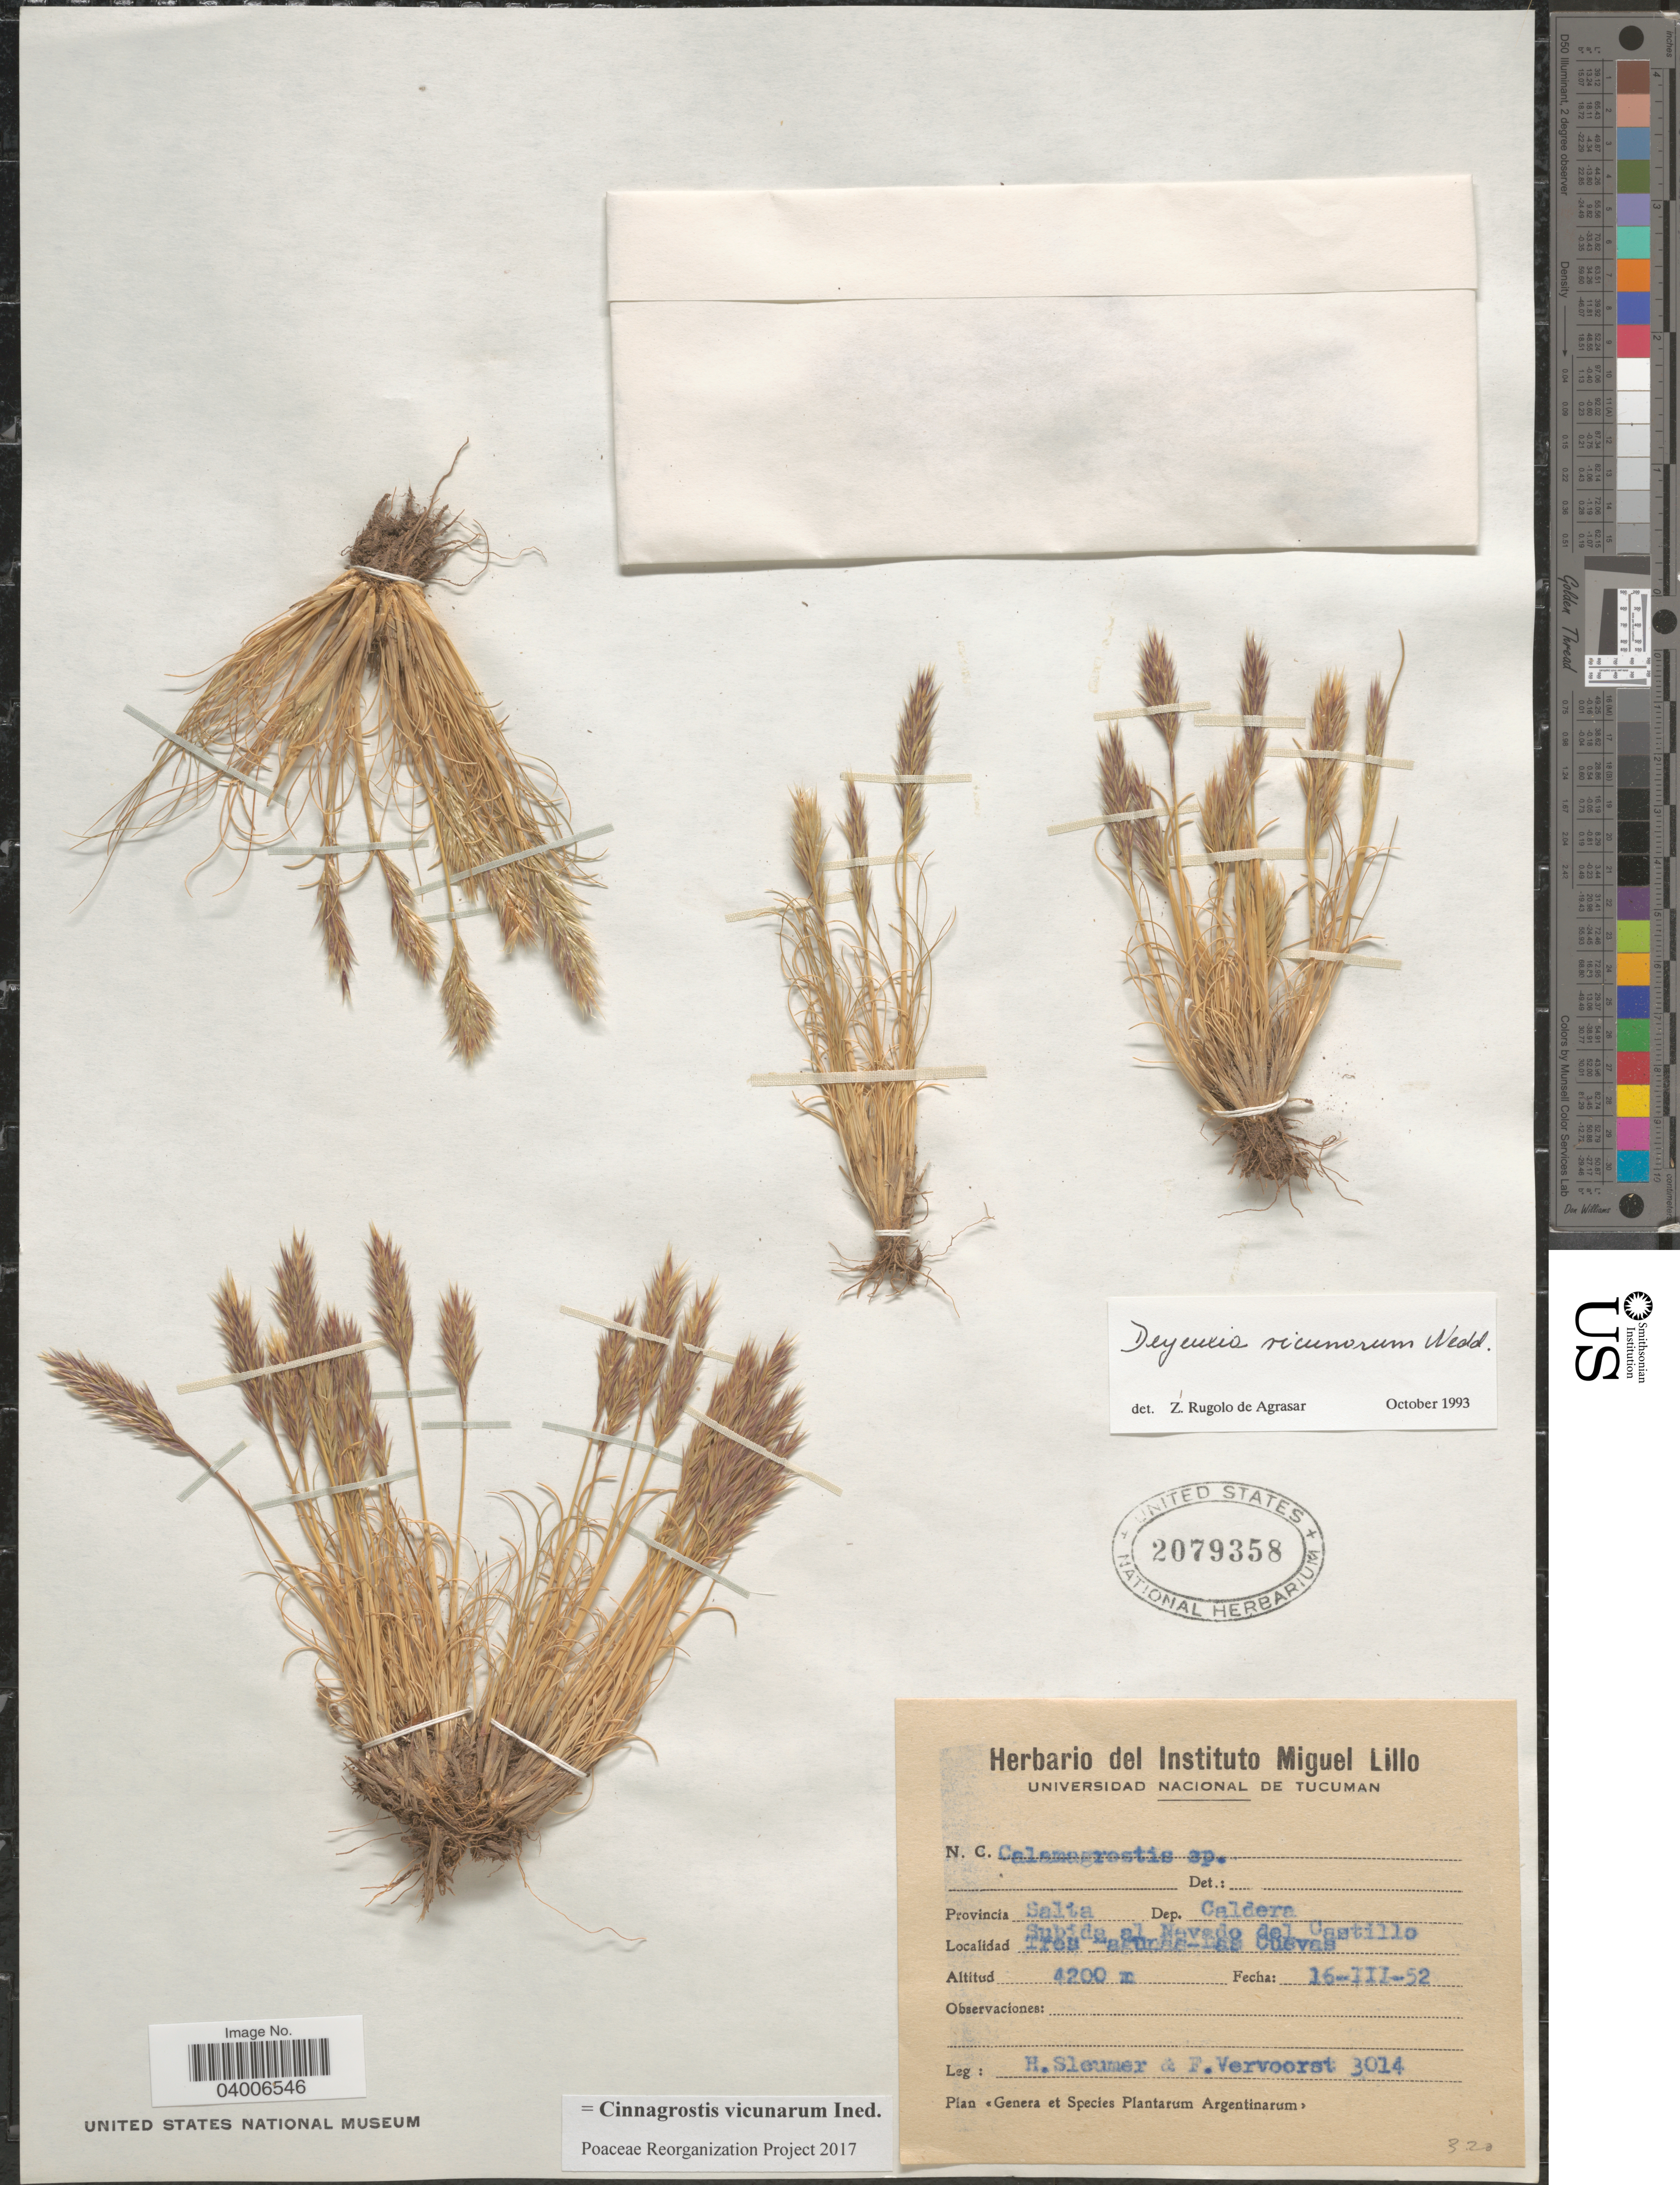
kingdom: Plantae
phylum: Tracheophyta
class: Liliopsida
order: Poales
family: Poaceae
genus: Cinnagrostis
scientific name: Cinnagrostis vicunarum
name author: (Wedd.) P.M. Peterson et al.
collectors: H. O. Sleumer & F. Vervoorst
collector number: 3014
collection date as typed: Transcribed d/m/y: 16/3/52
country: Argentina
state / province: Tucuman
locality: Provincia Salia. Dep. Caldera. Subida al Nevado del Castillo Tres Lagunas-Las Cuevas.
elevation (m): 4200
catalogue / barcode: US 2079358